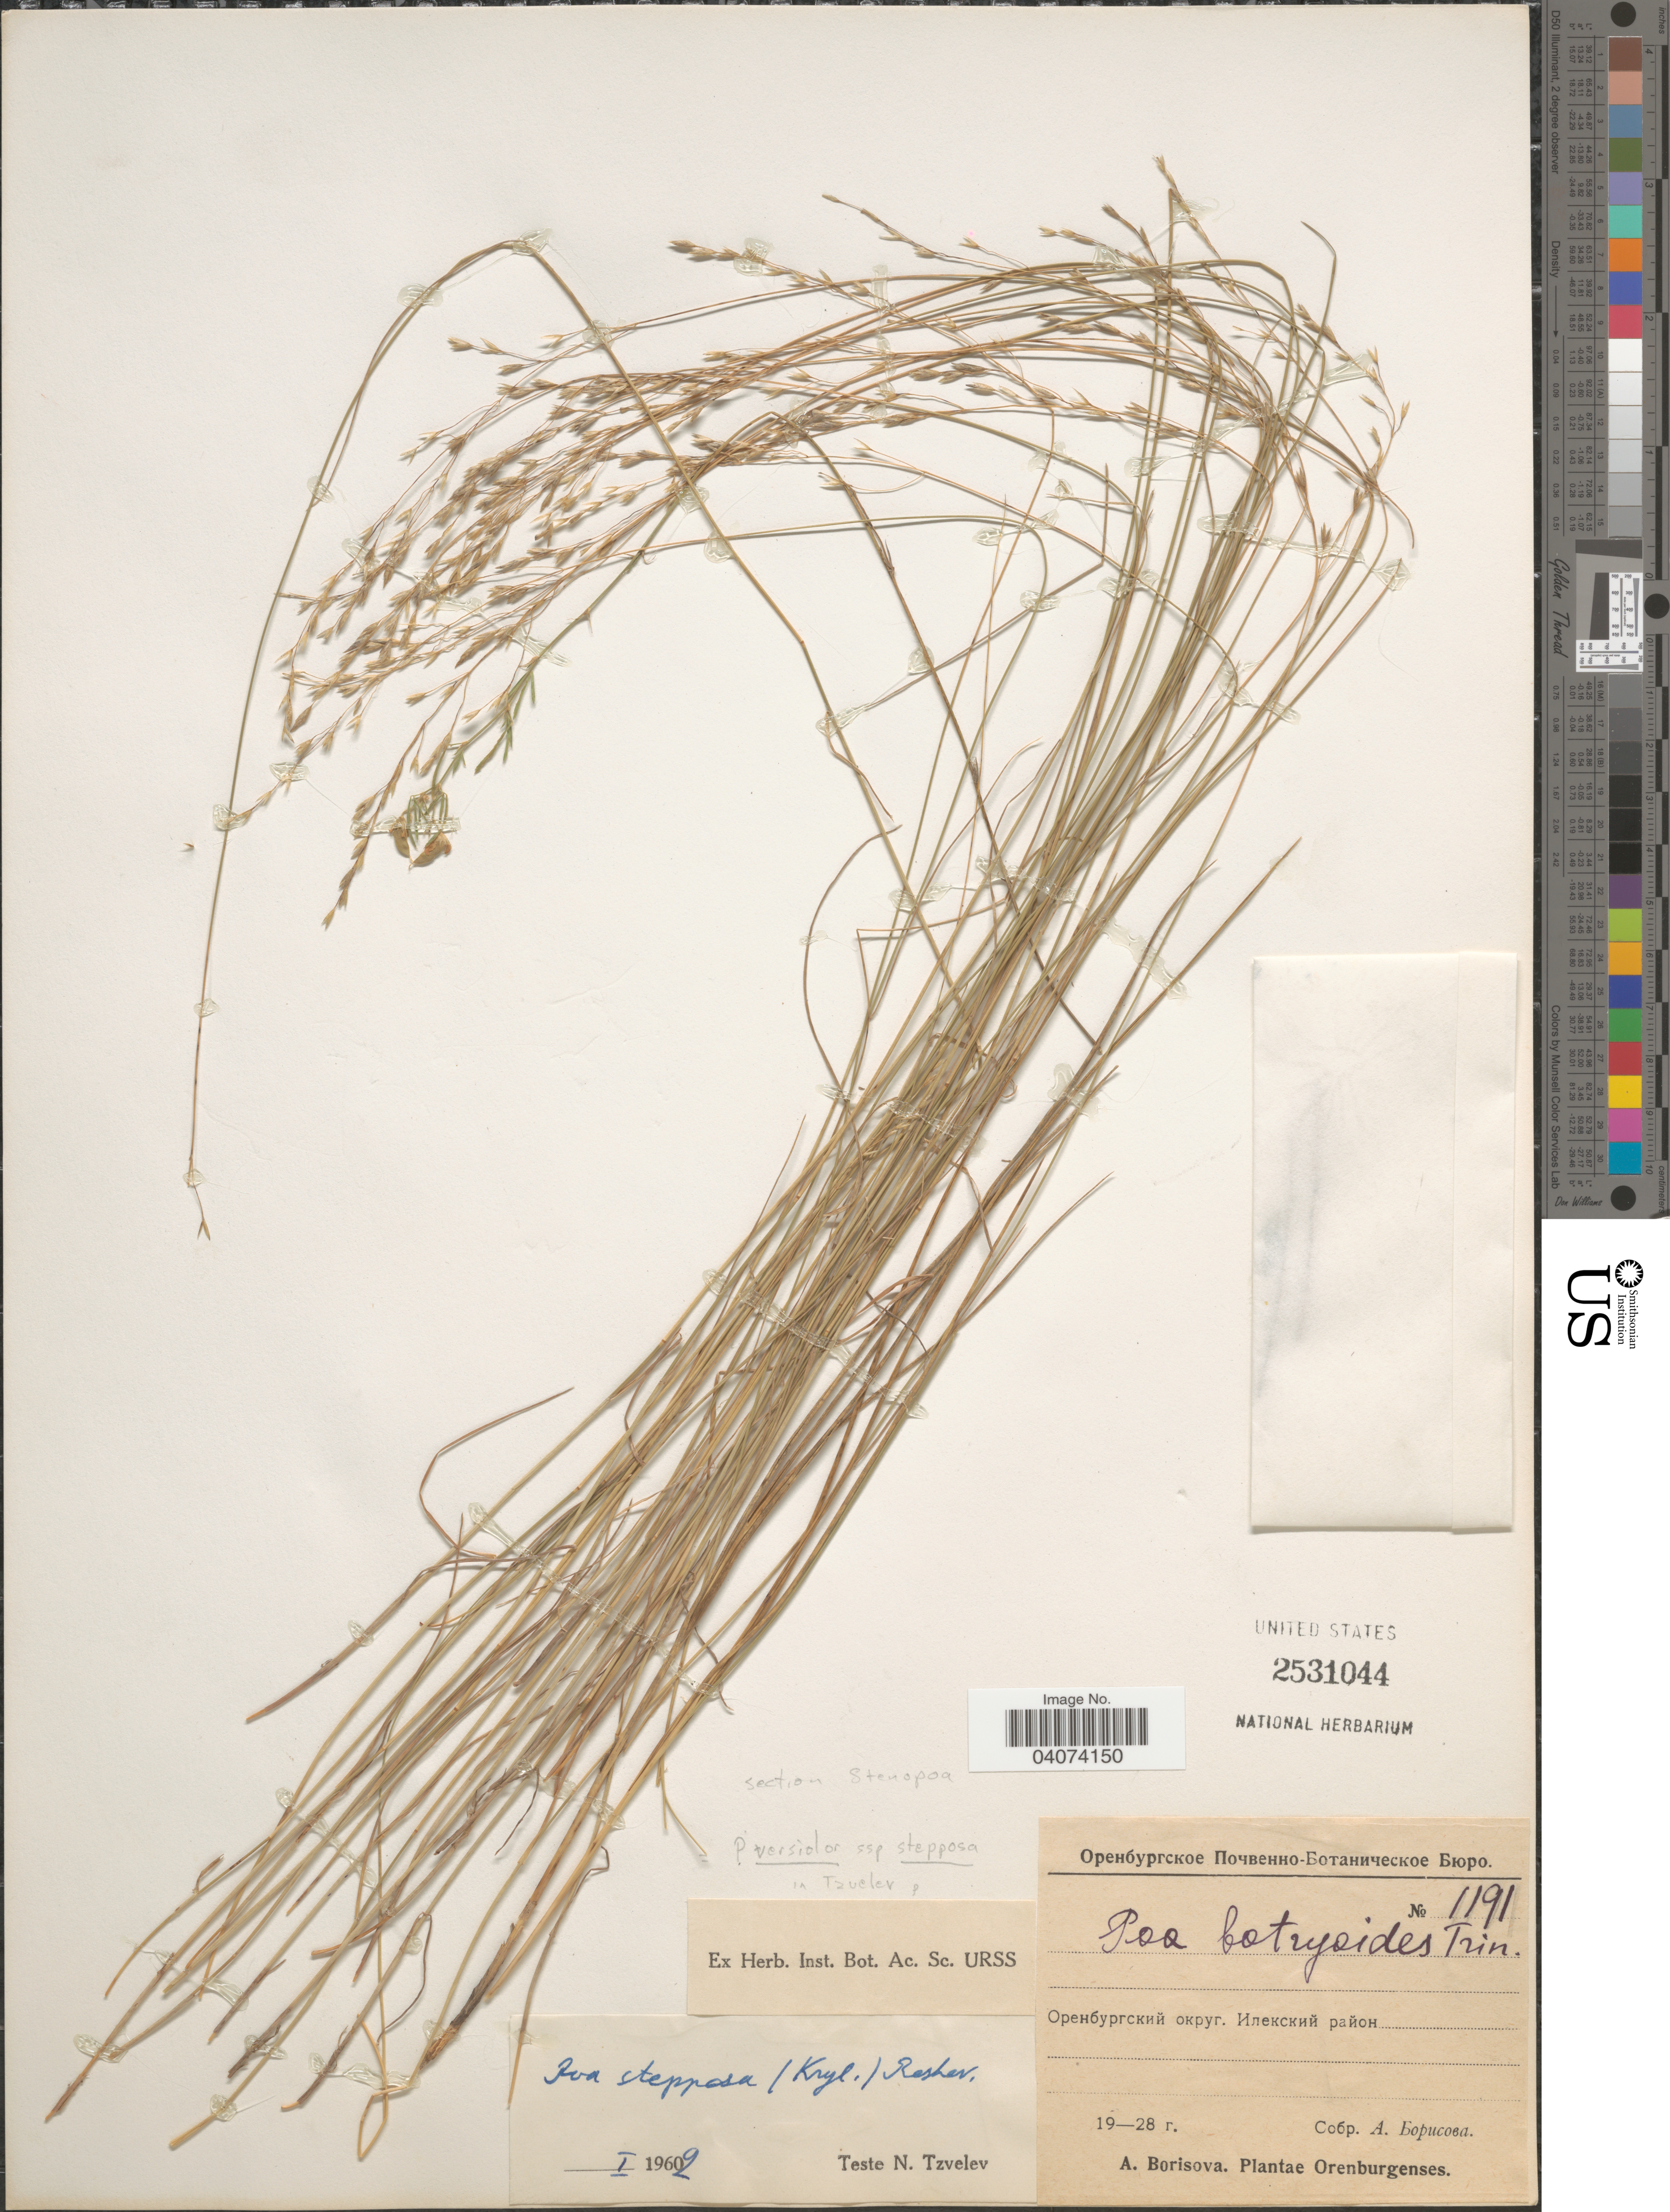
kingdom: Plantae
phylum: Tracheophyta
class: Liliopsida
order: Poales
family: Poaceae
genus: Poa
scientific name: Poa versicolor subsp. stepposa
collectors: A. Borisova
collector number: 1191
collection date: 1928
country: Russian Federation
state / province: Orenburg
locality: X. Orenburgenses.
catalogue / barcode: US 2531044